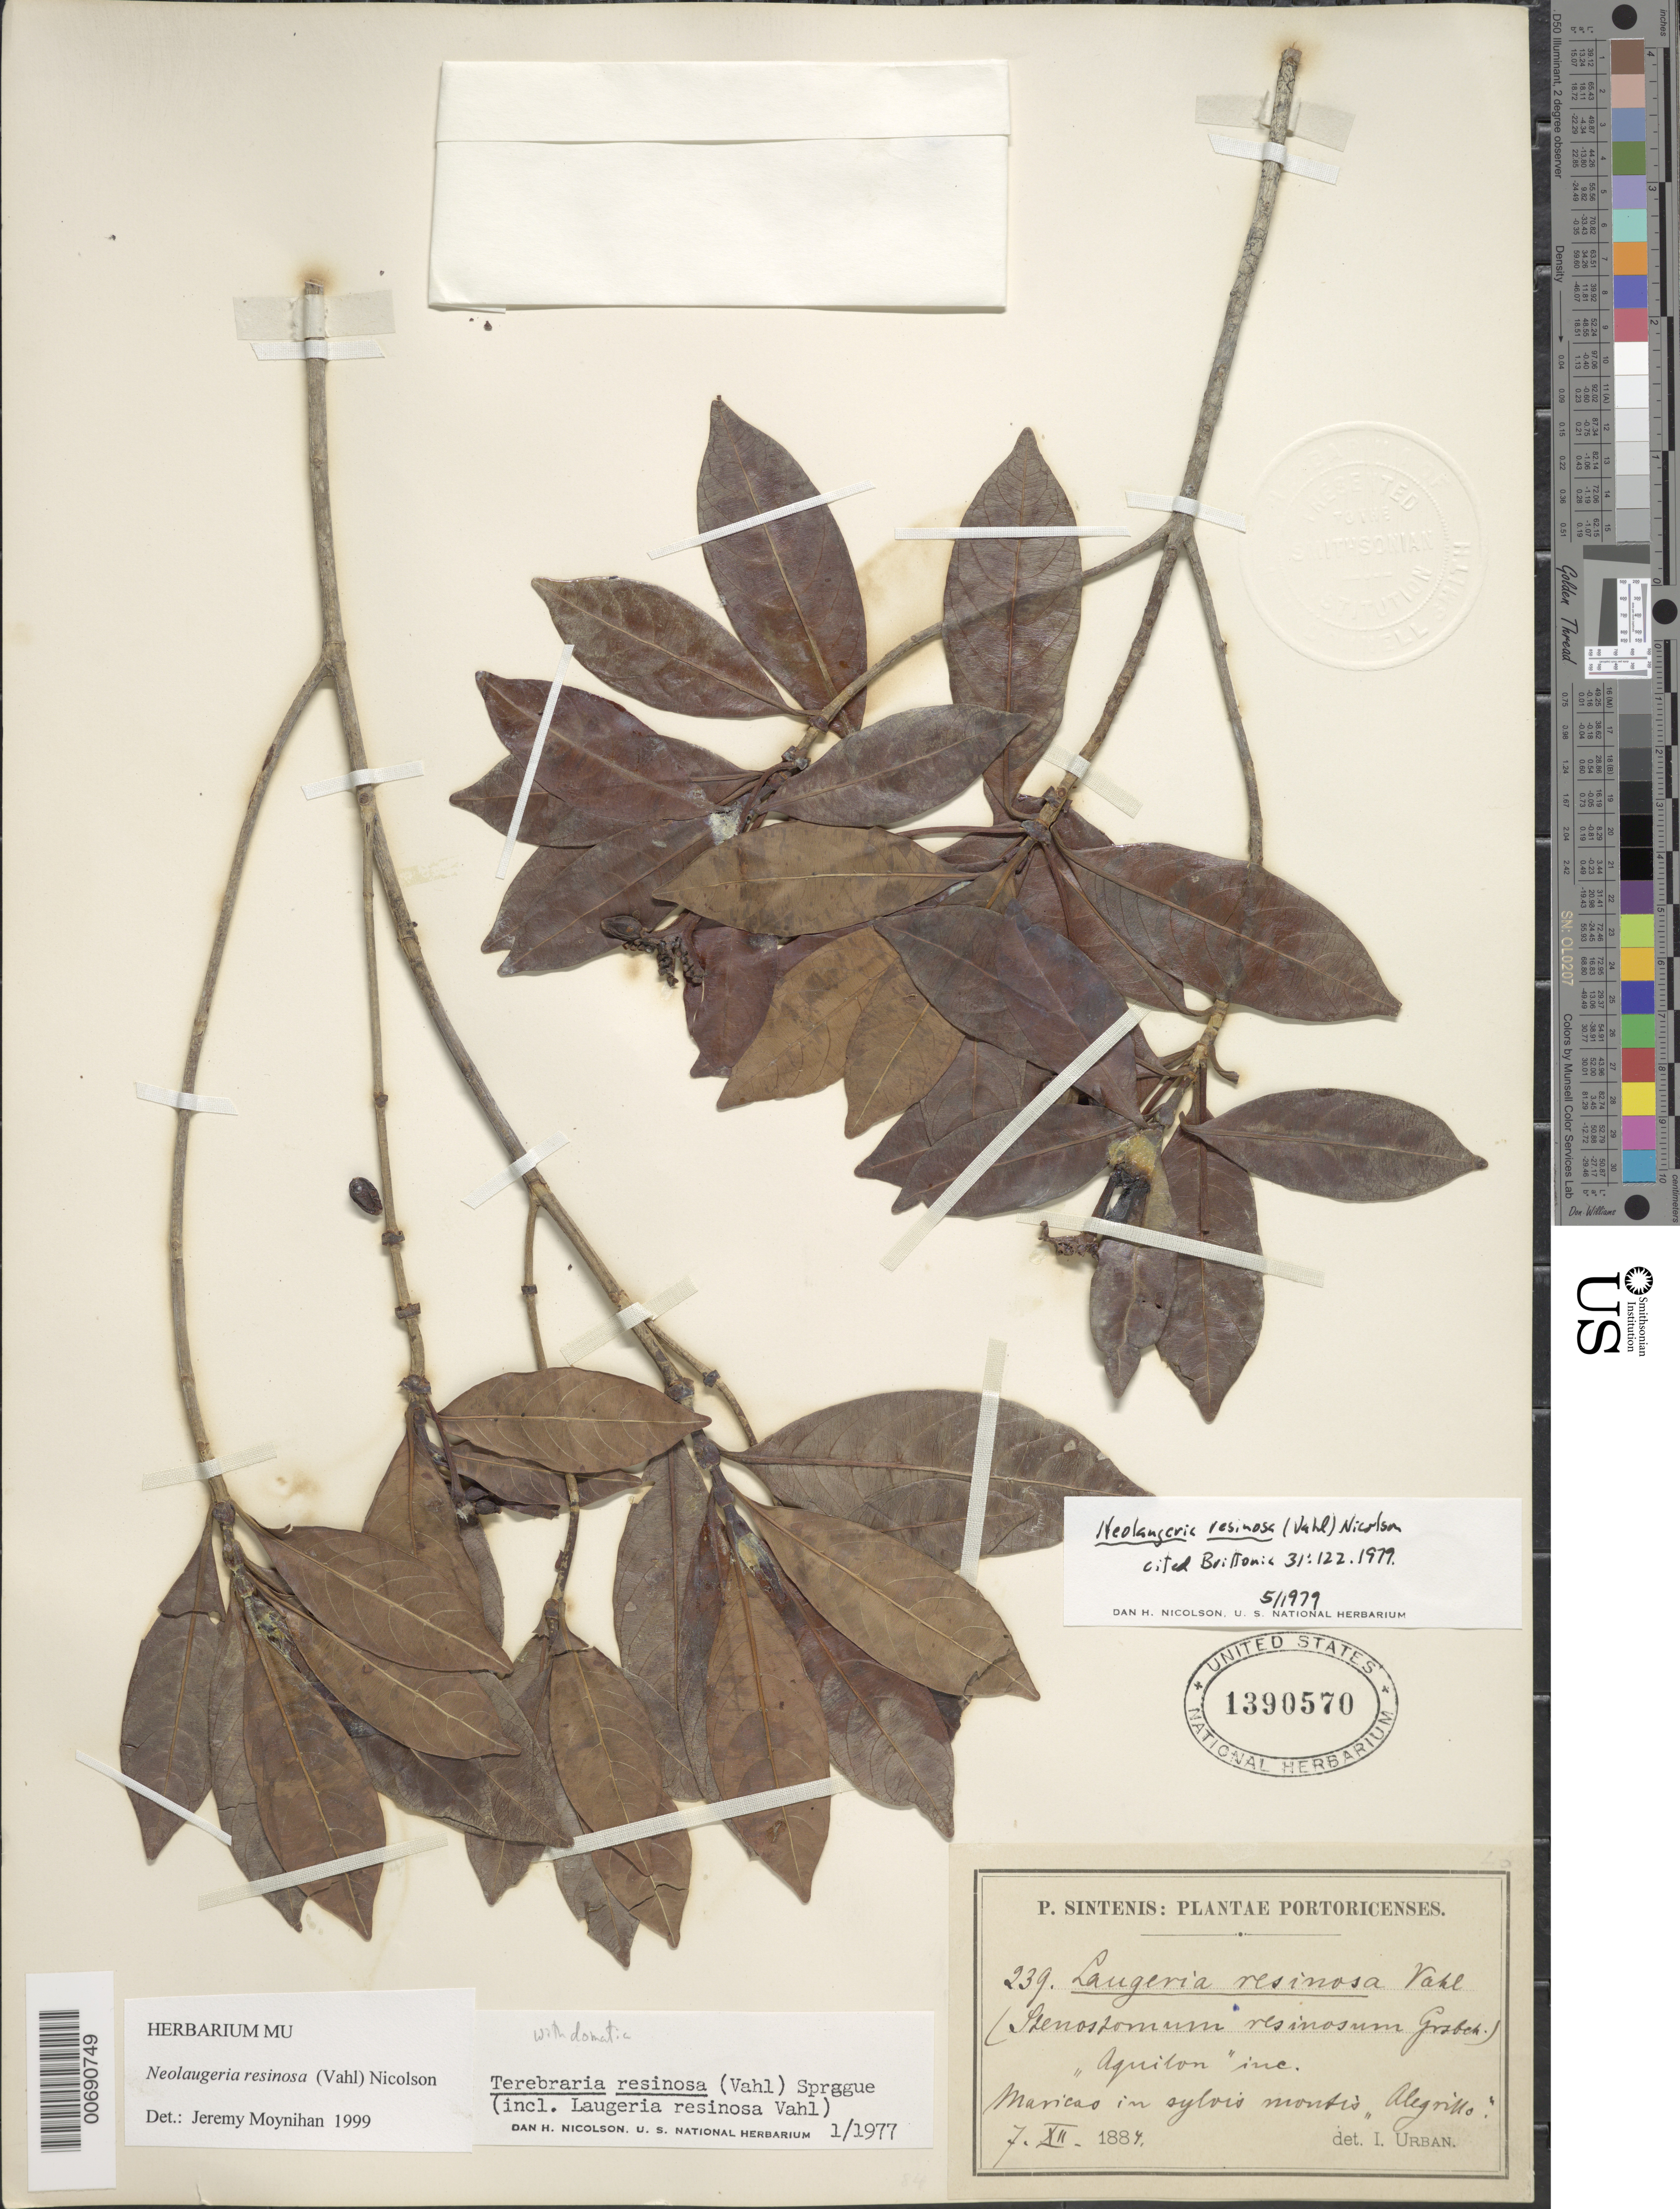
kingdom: Plantae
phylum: Tracheophyta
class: Magnoliopsida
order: Gentianales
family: Rubiaceae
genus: Laugeria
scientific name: Laugeria resinosa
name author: Vahl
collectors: P. Sintenis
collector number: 239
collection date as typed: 07 Dec 1887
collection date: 1887-12-07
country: Puerto Rico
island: Greater Antilles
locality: Maricao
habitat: in sylvis montis Alegrillo.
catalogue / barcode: US 1390570